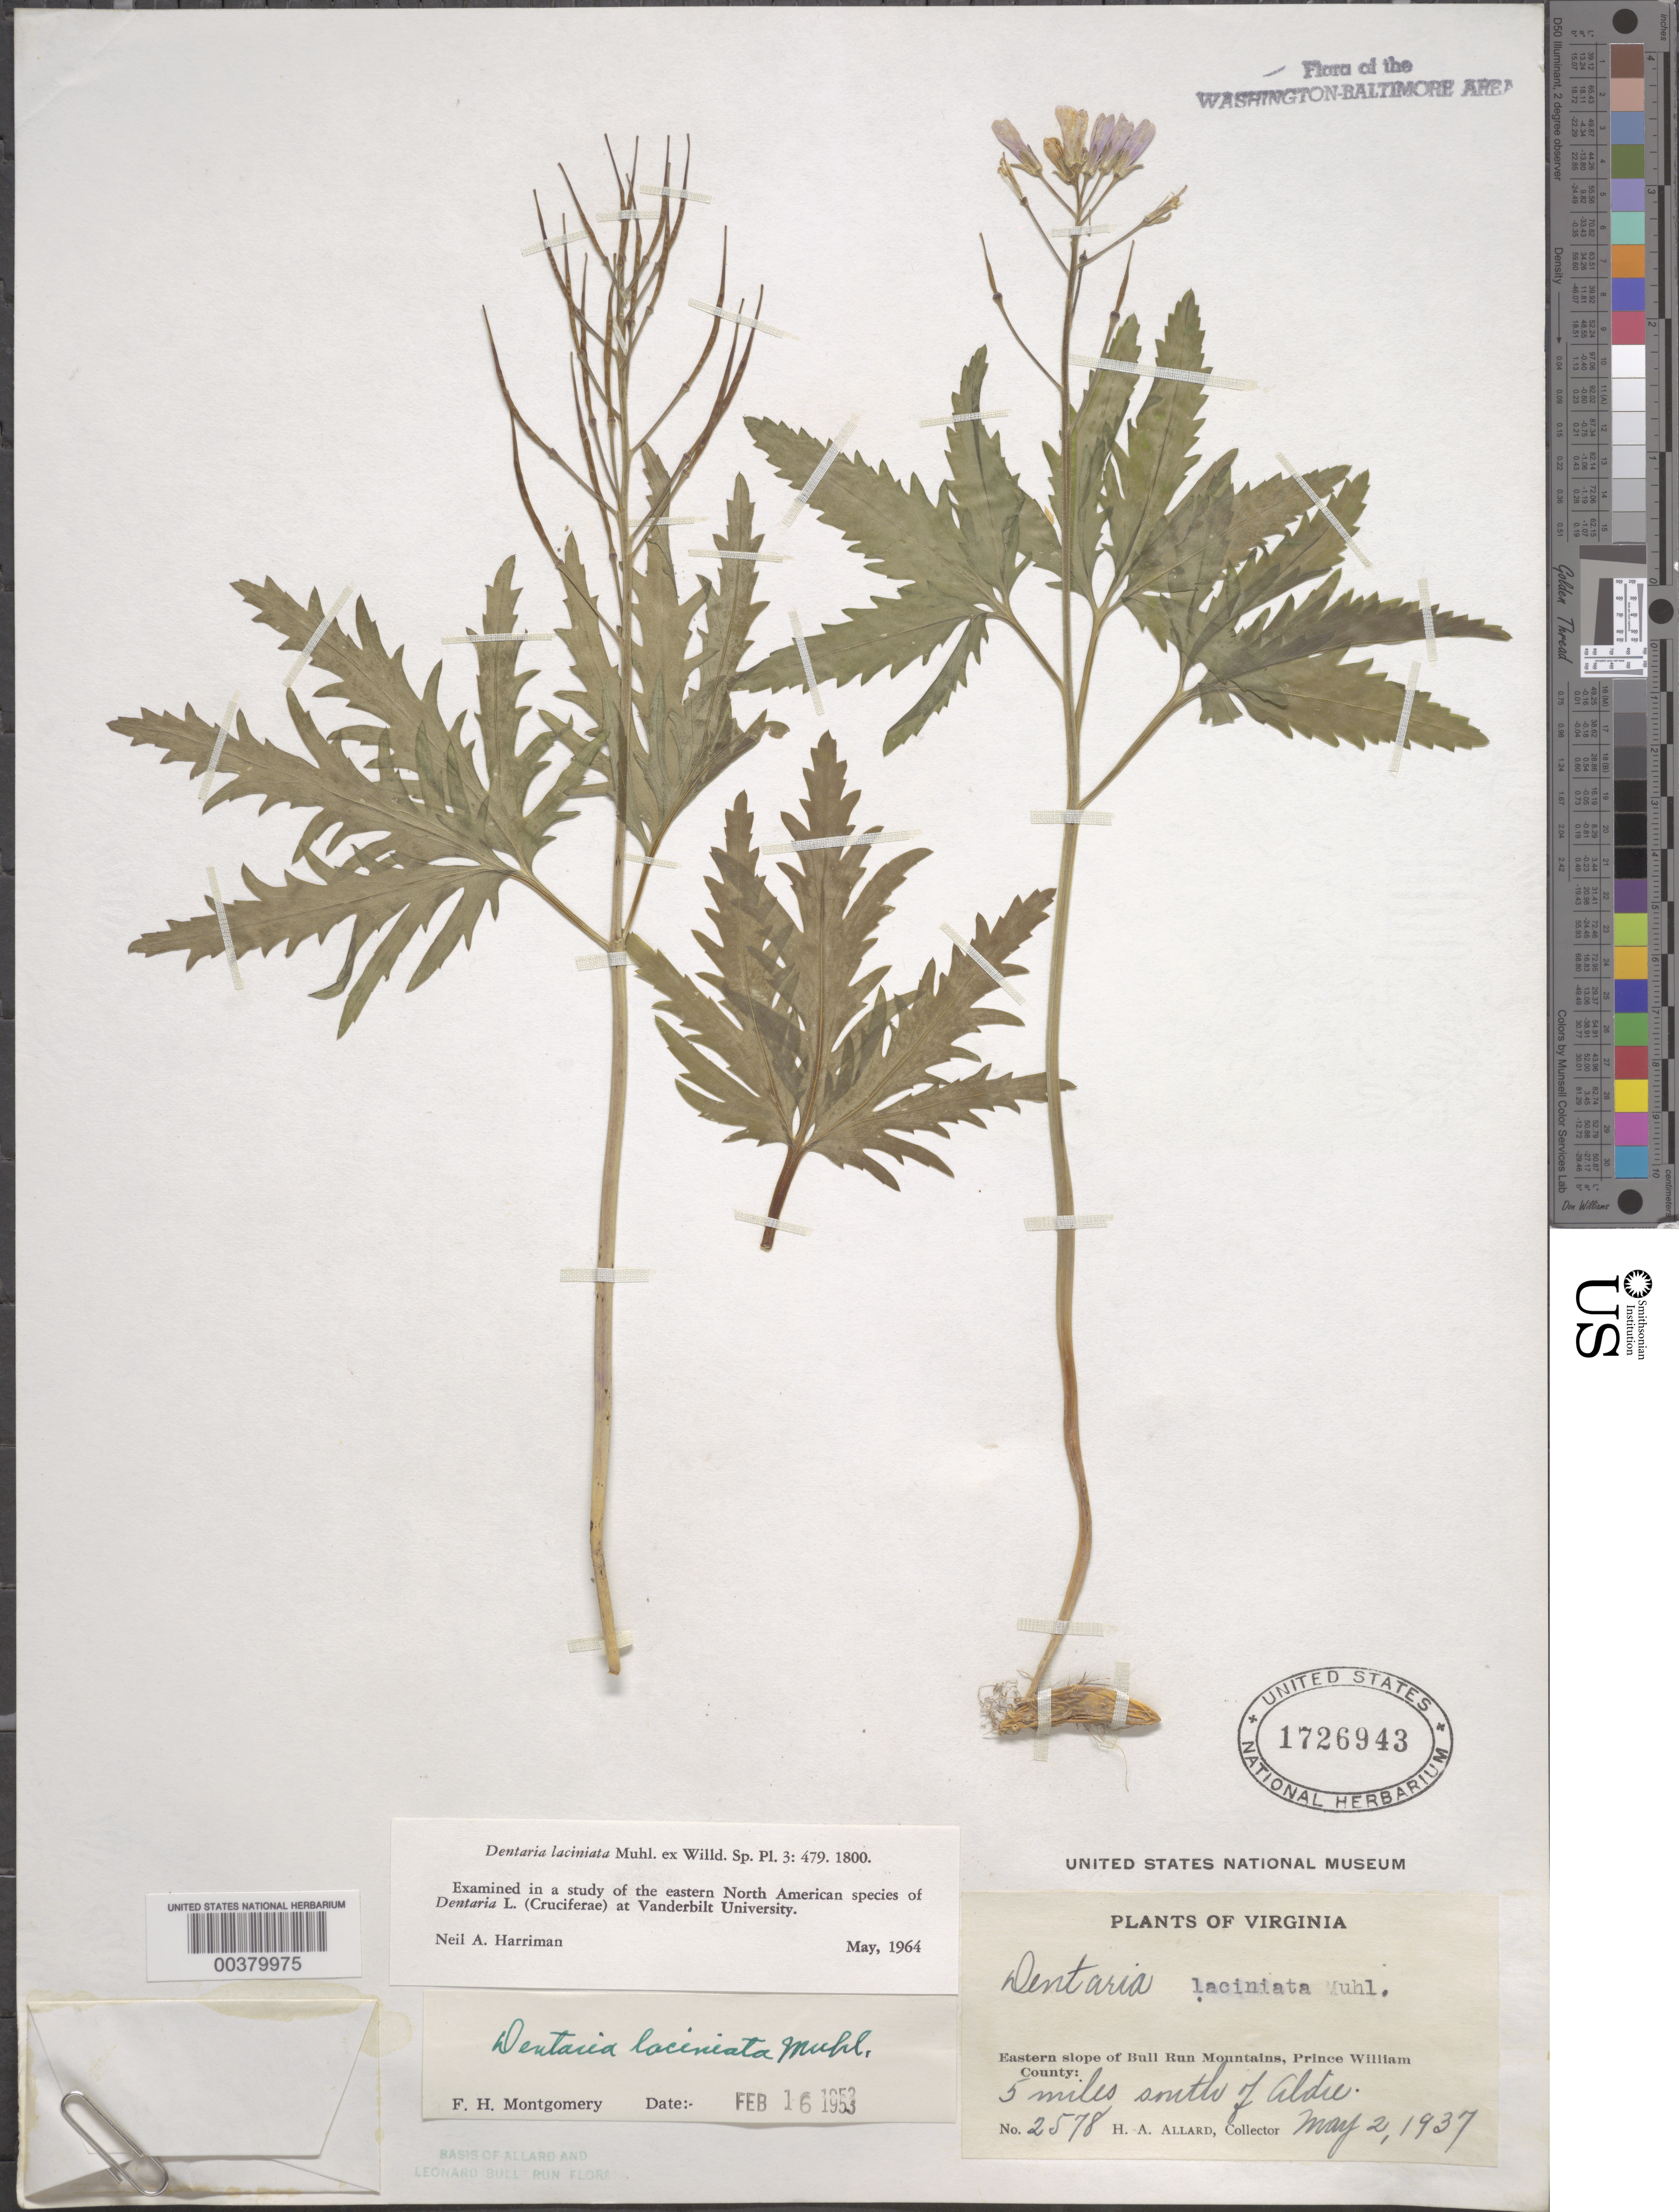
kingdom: Plantae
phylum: Tracheophyta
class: Magnoliopsida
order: Brassicales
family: Brassicaceae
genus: Cardamine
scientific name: Cardamine concatenata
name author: (Michx.) Sw.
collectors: H. A. Allard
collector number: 2578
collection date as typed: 02 May 1937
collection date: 1937-05-02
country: United States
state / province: Virginia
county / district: Prince William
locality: Eastern slope of Bull Run Mountains, South of Aldie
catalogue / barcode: US 1726943